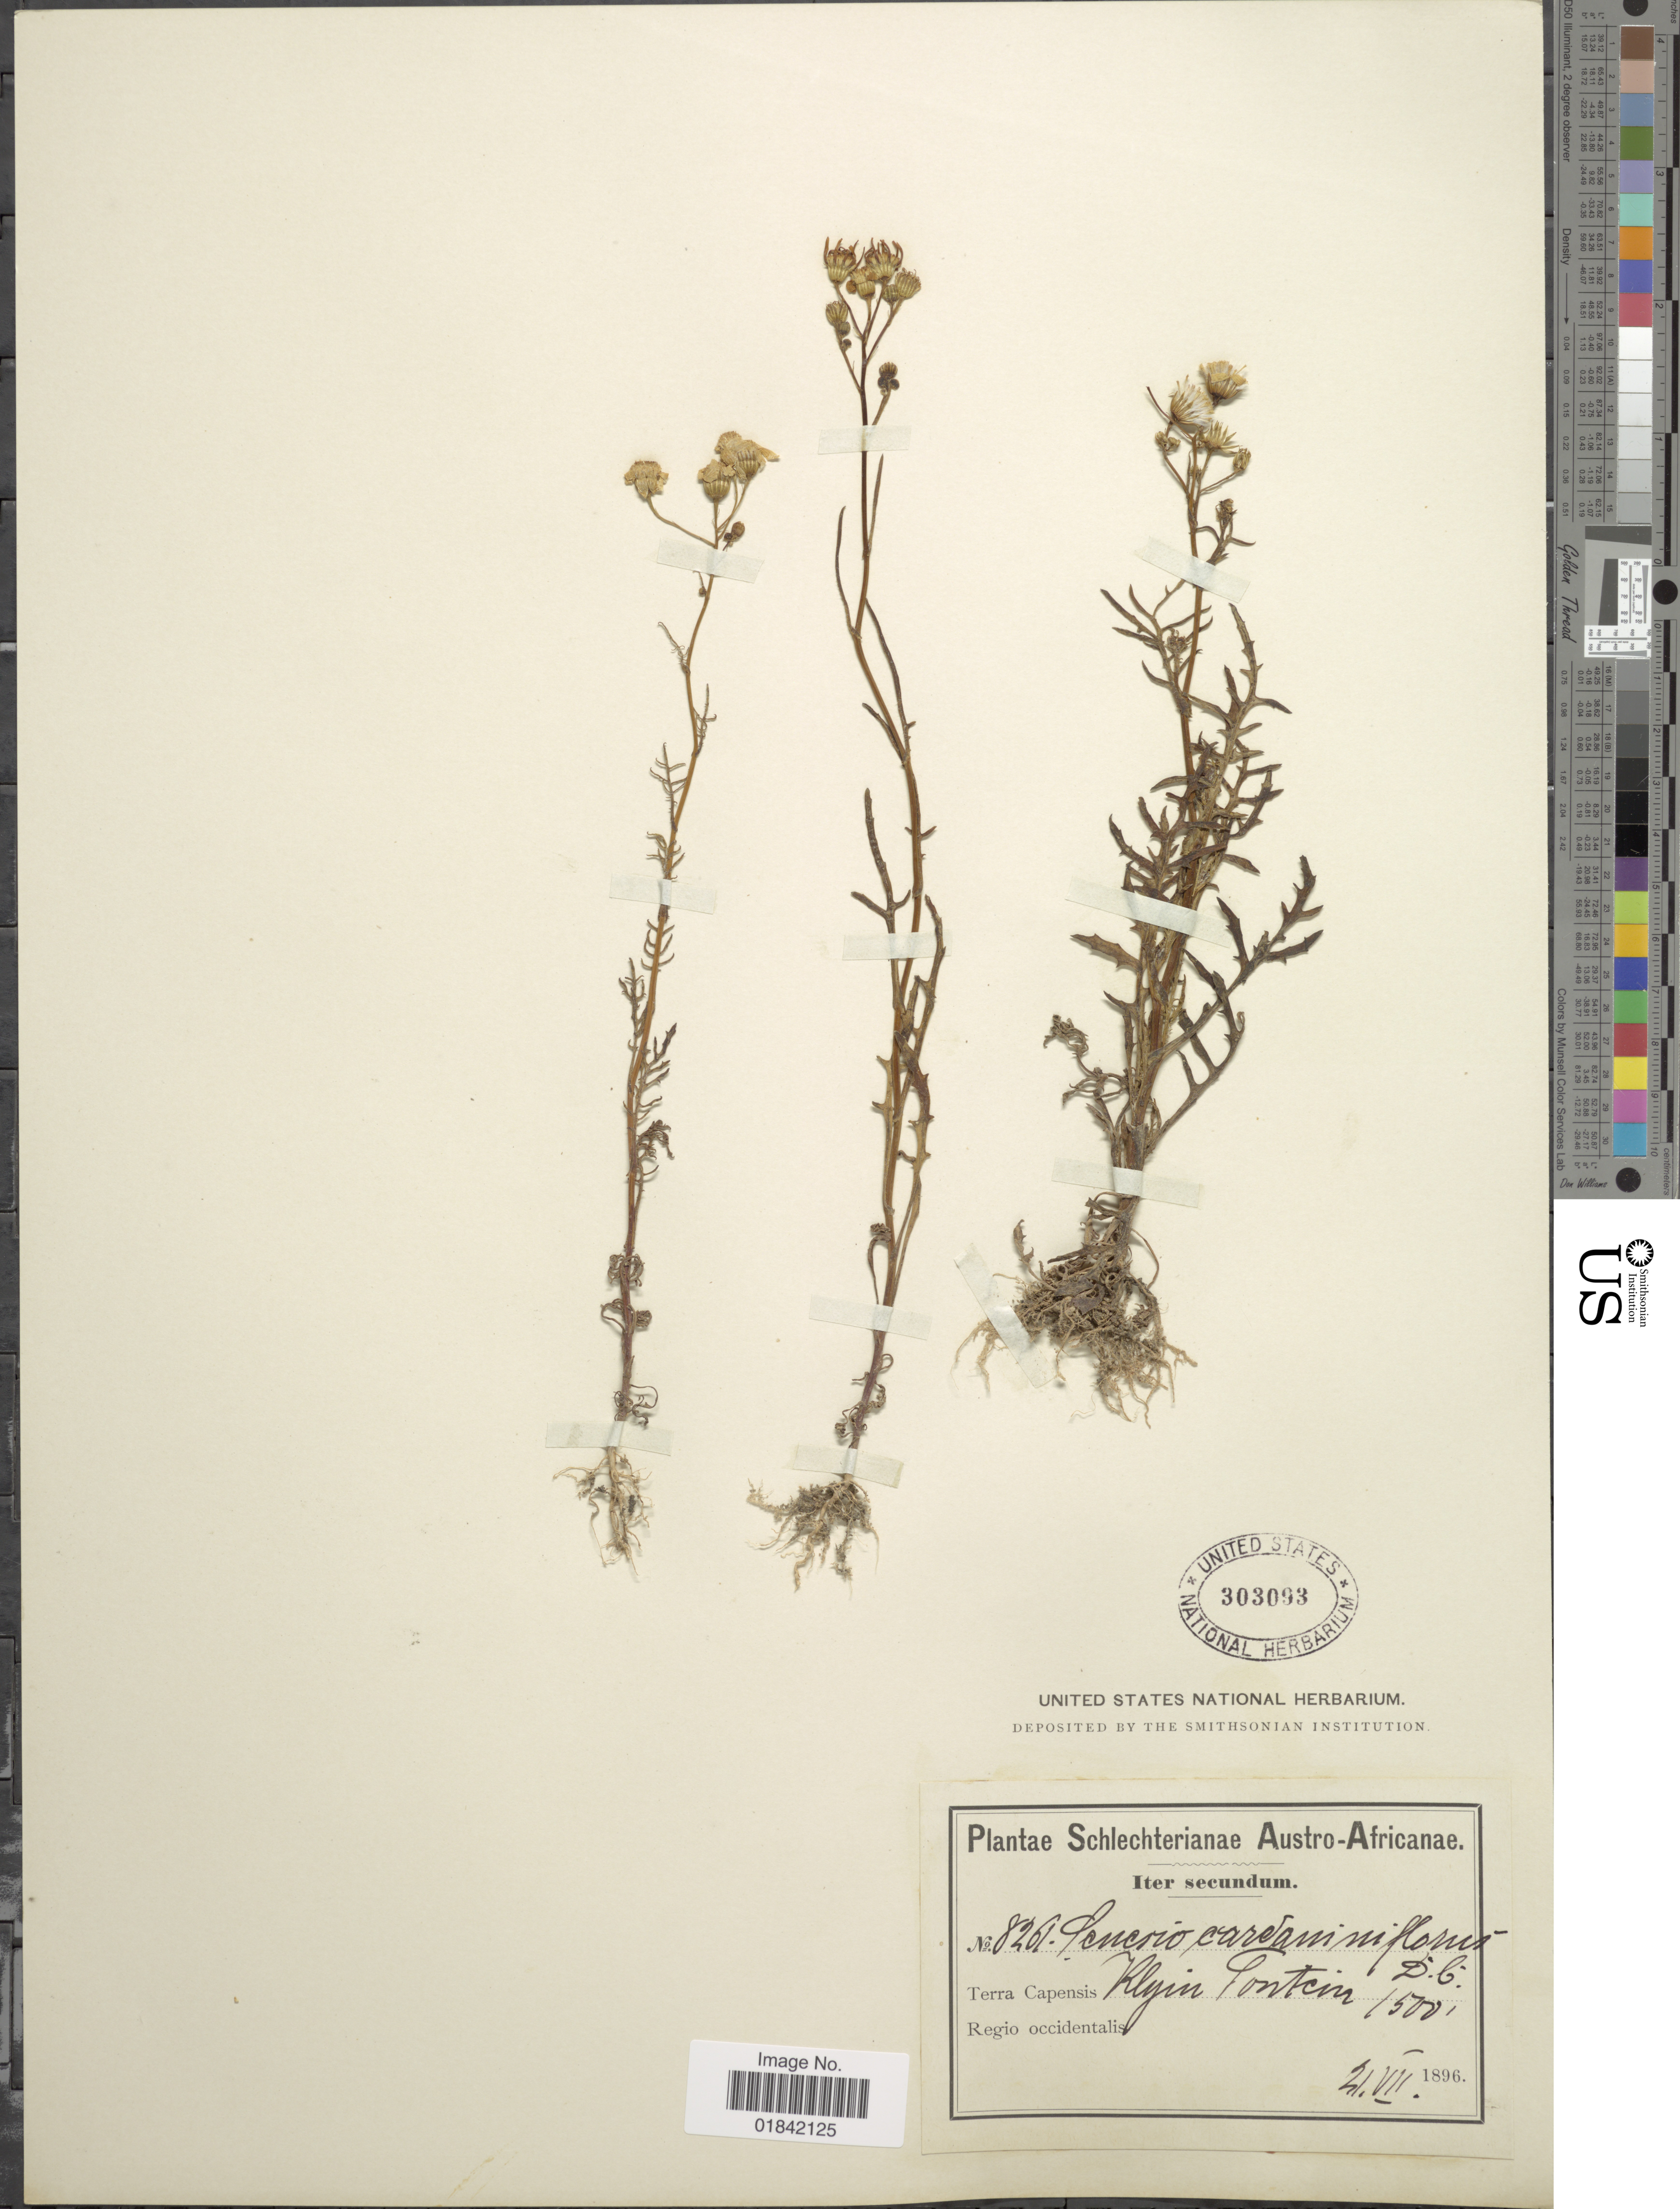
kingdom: Plantae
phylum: Tracheophyta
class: Magnoliopsida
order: Asterales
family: Asteraceae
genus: Senecio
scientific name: Senecio cardaminifolius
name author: DC.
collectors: F. R. R. Schlechter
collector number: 8261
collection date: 1896-07-21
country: South Africa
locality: Austro-Africanae, Terra Capensis, Regio occidentalis, Klyin Fontein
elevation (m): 457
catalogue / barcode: US 303093